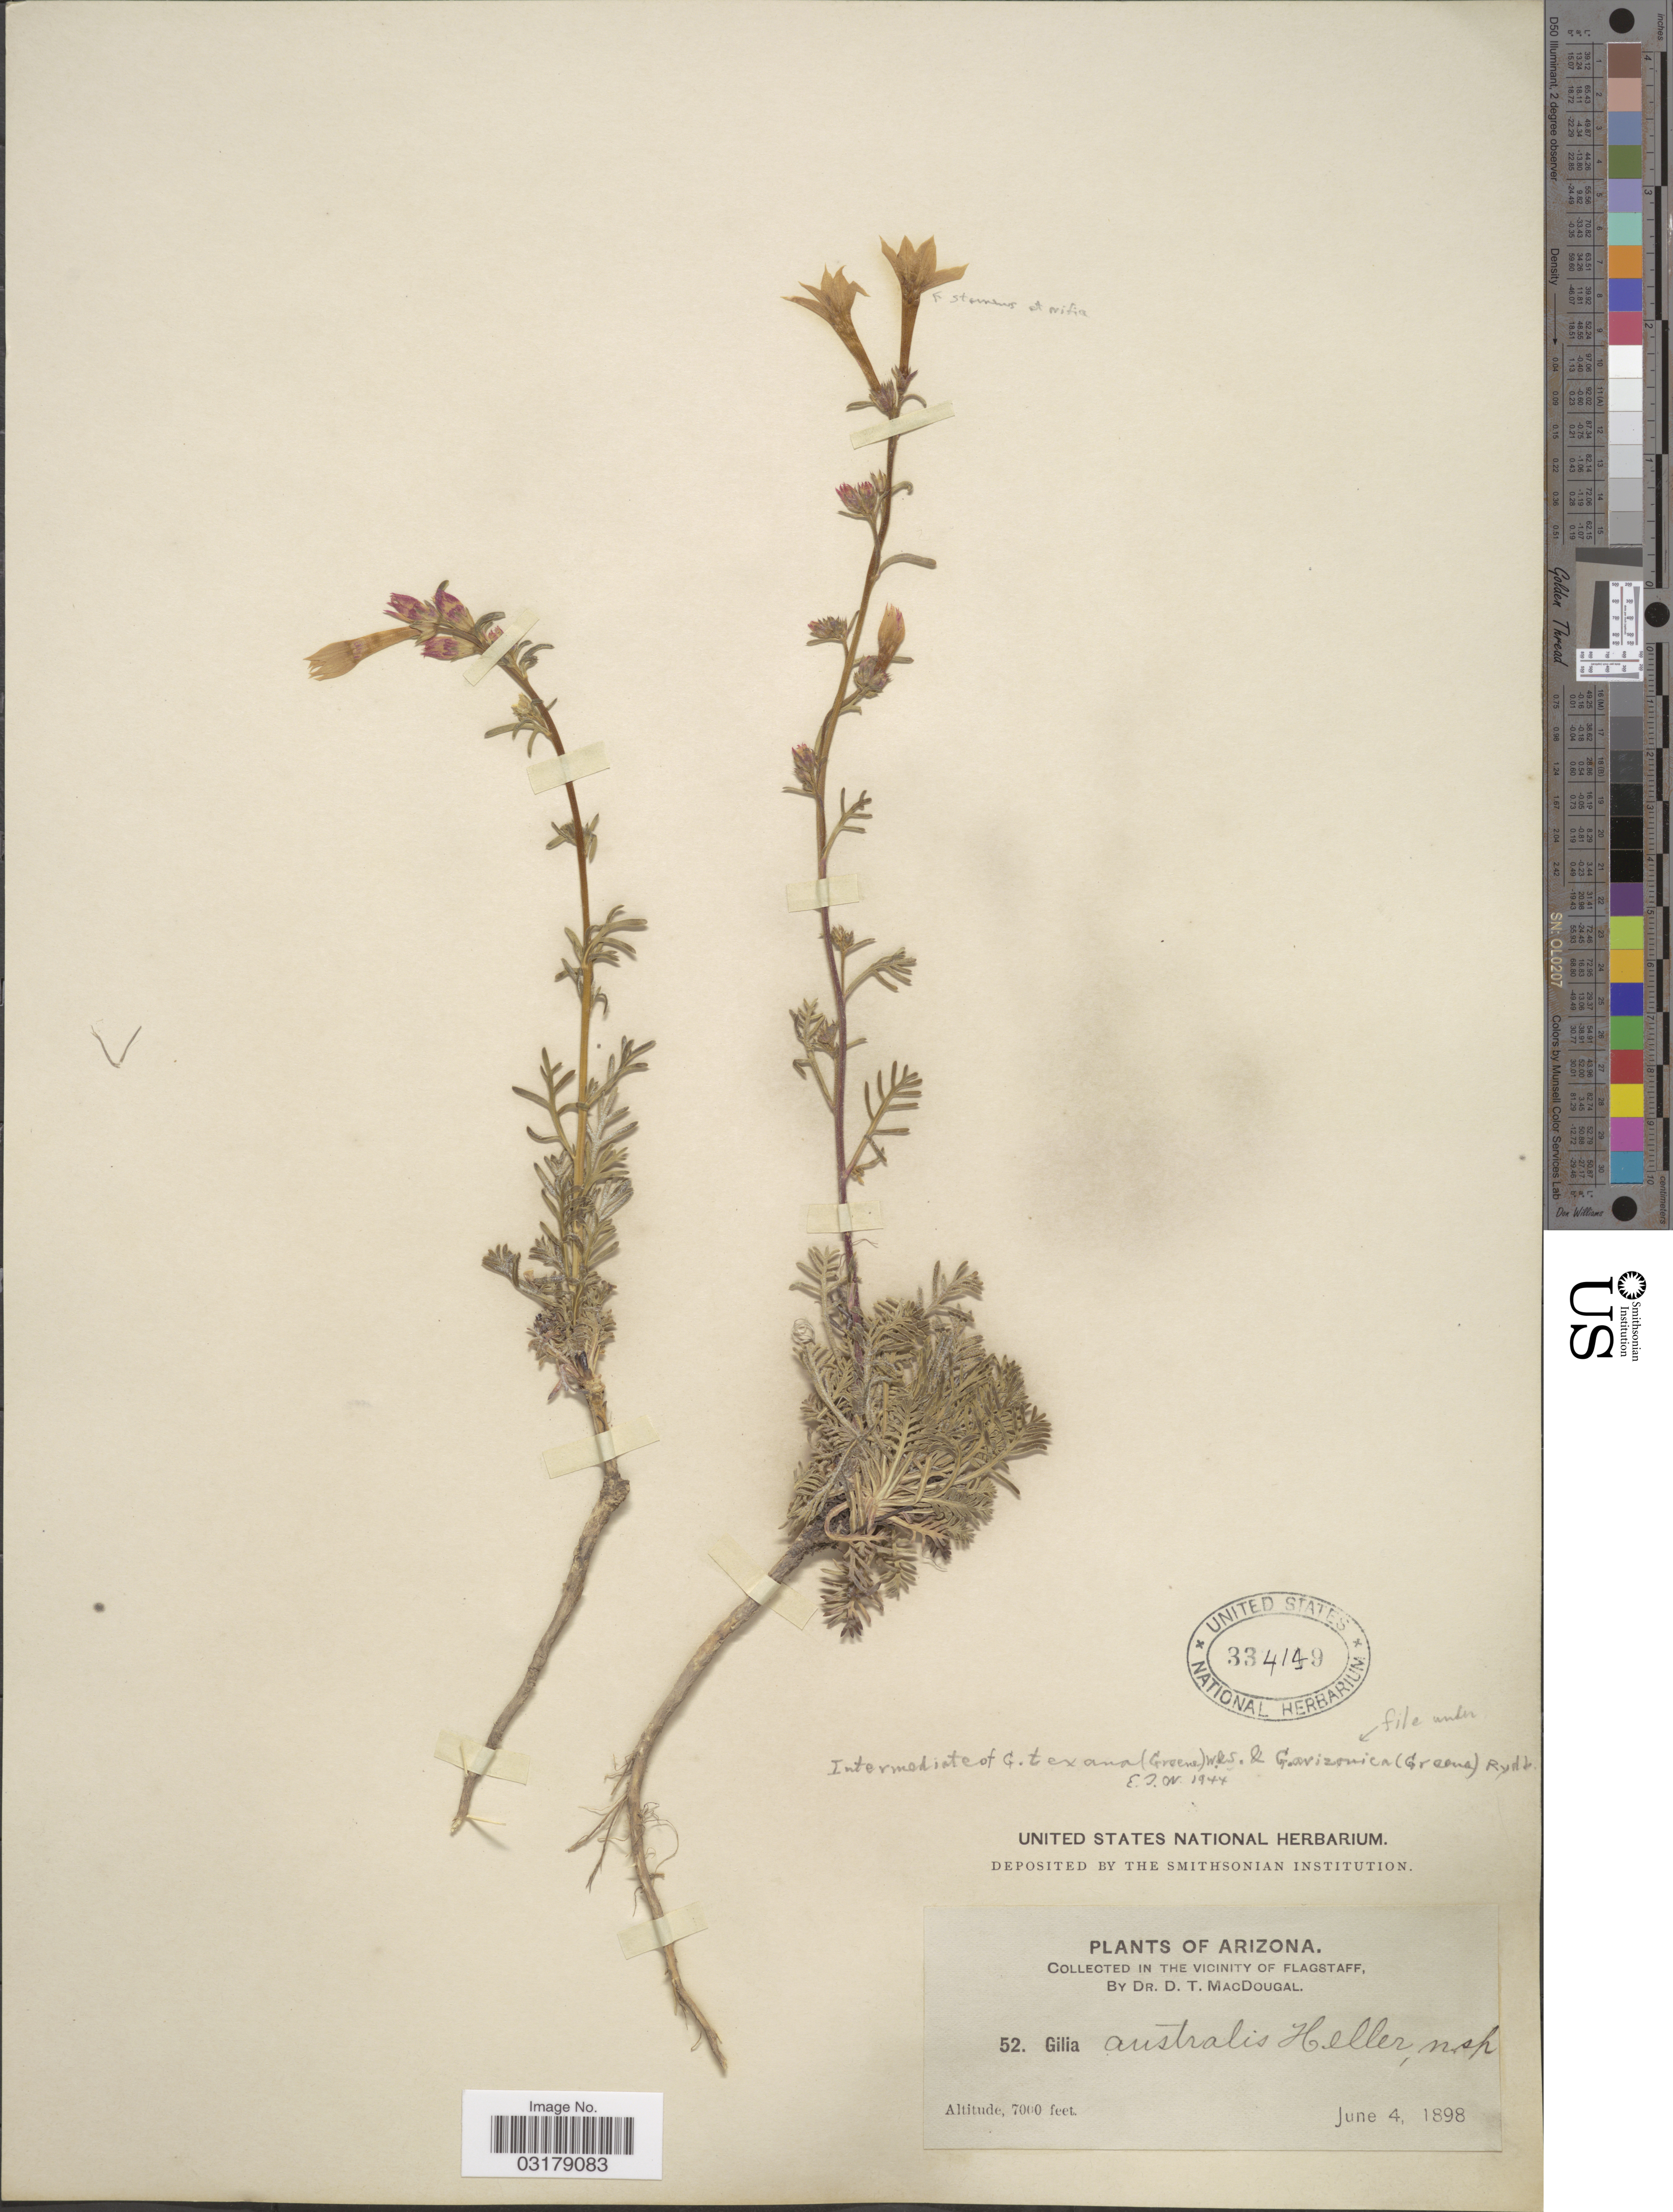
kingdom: Plantae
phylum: Tracheophyta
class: Magnoliopsida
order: Ericales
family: Polemoniaceae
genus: Ipomopsis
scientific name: Ipomopsis aggregata subsp. arizonica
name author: (Greene) V.E. Grant & A.D. Grant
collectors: D. T. MacDougal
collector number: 52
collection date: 1898-06-04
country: United States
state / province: Arizona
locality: In the vicinity of Flagstaff.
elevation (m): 2134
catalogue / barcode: US 334149